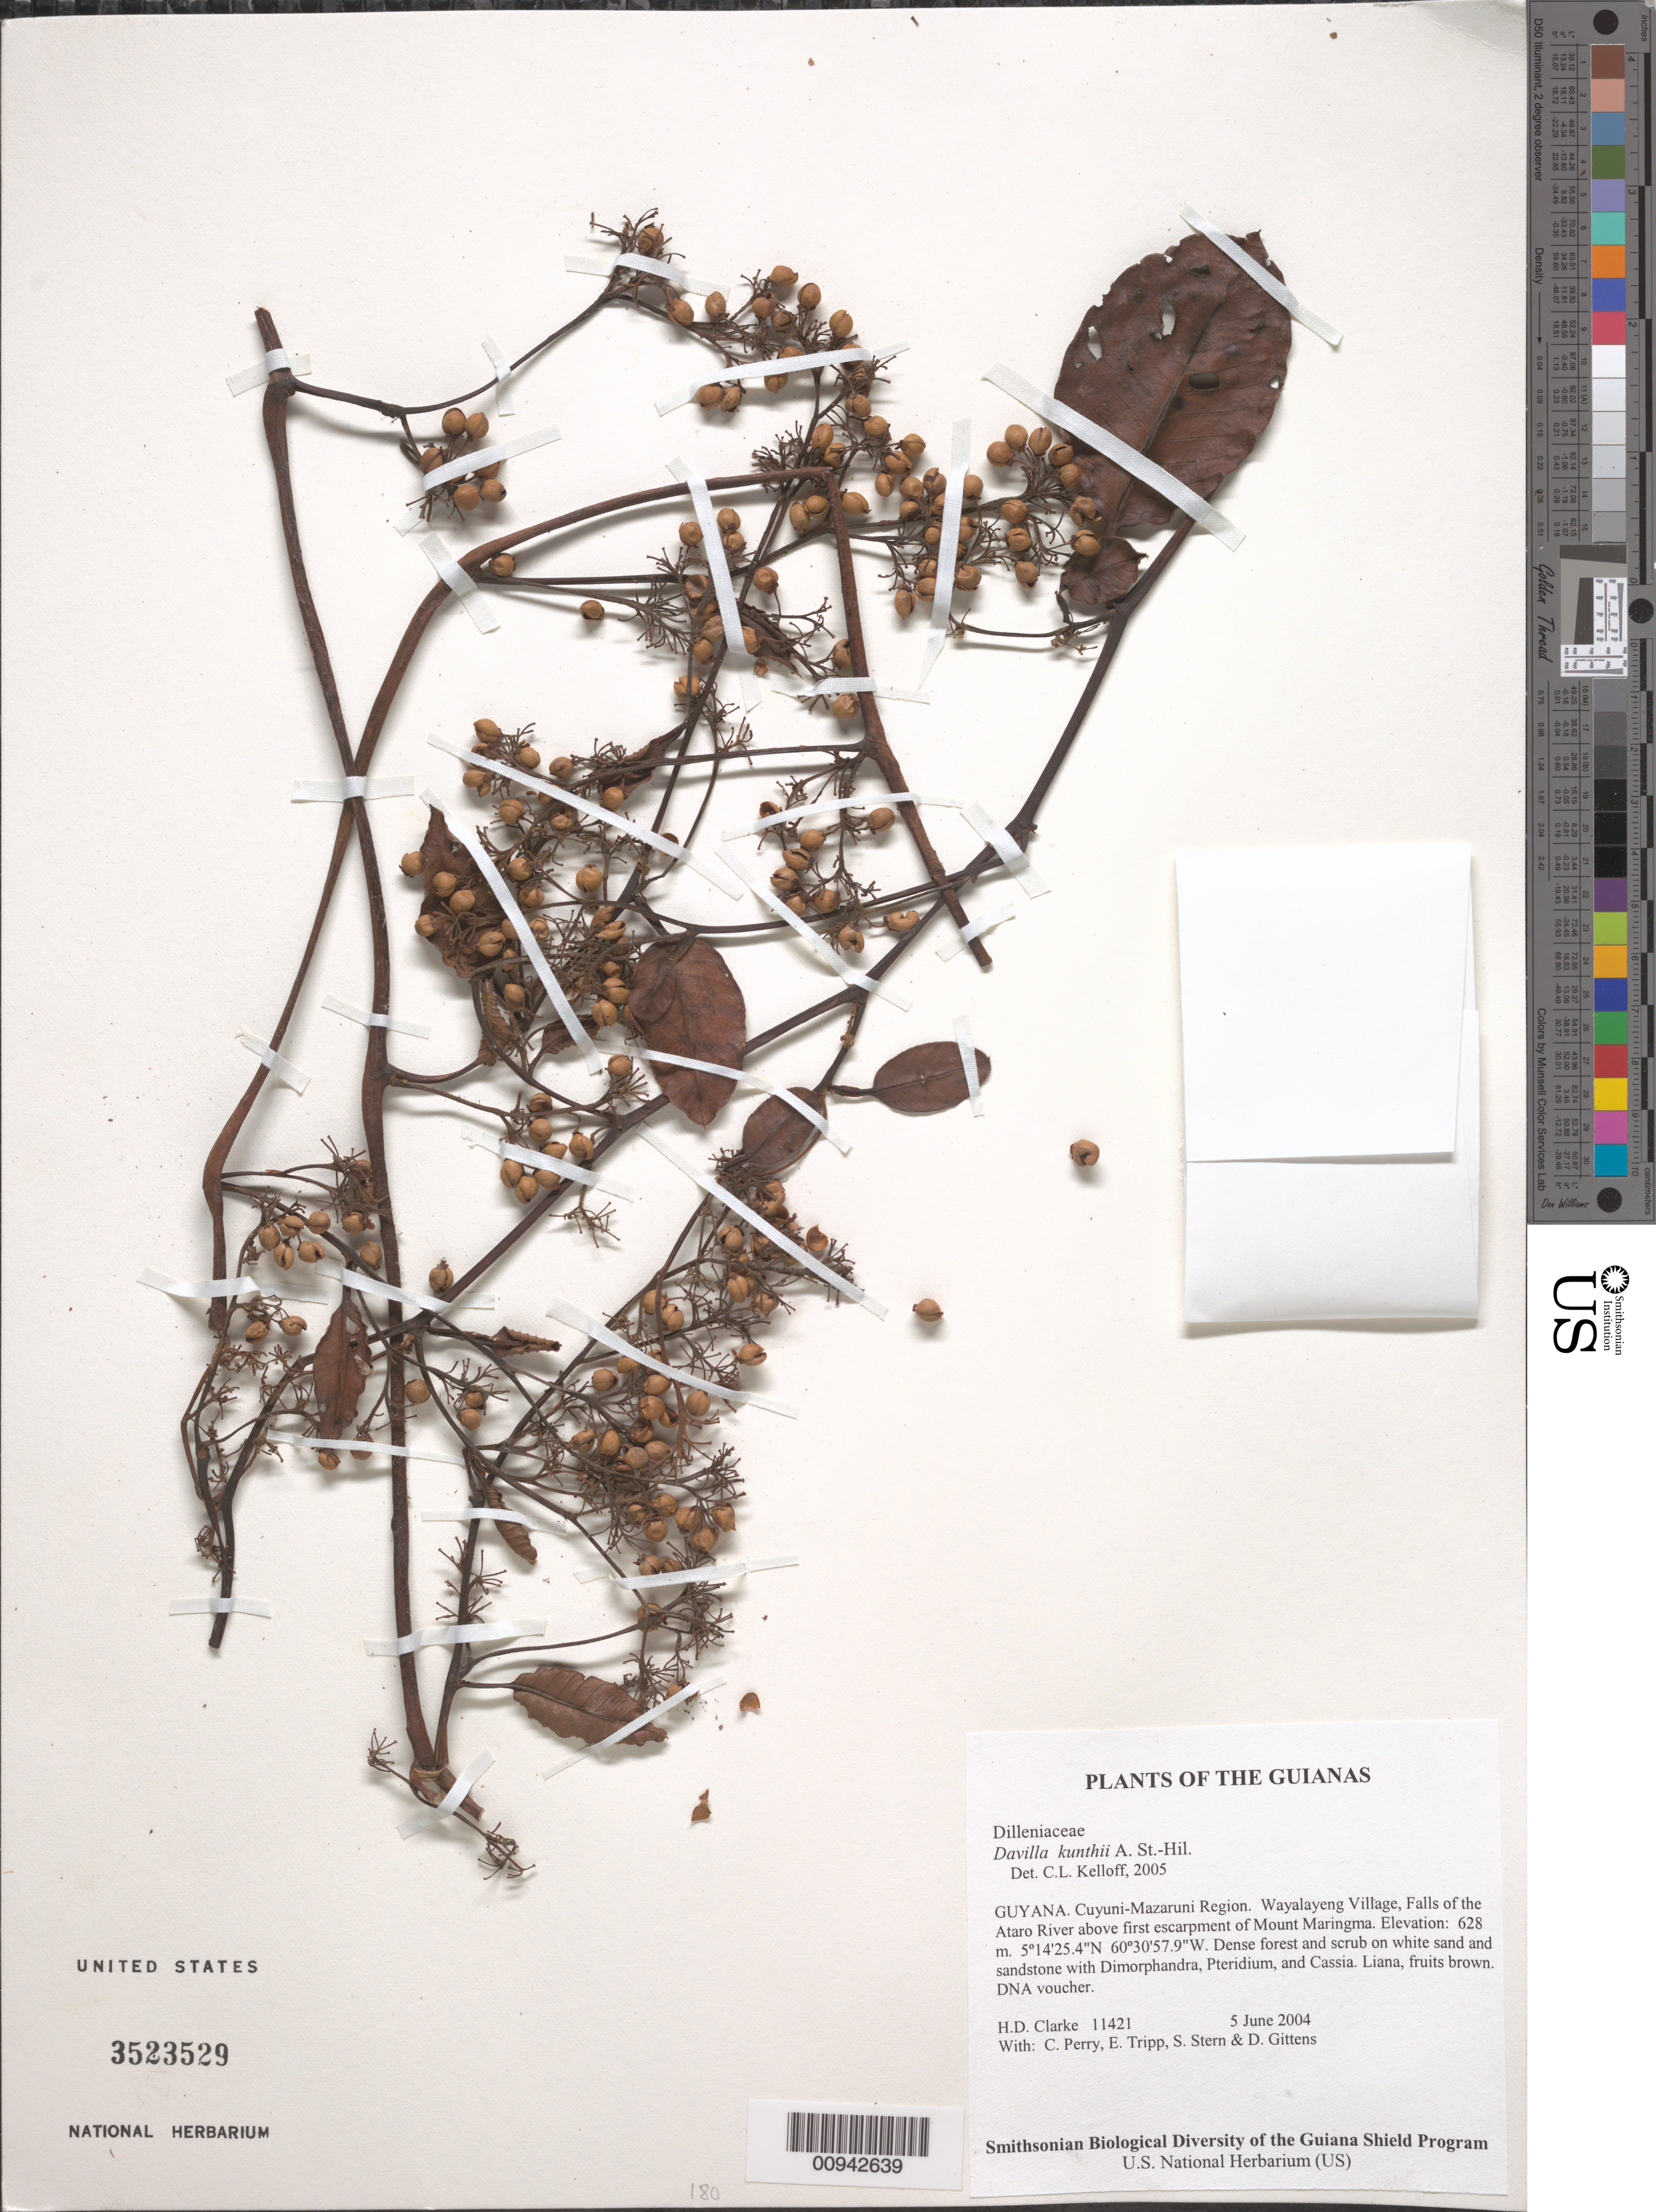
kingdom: Plantae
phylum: Tracheophyta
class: Magnoliopsida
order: Dilleniales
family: Dilleniaceae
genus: Davilla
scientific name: Davilla kunthii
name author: A. St.-Hil.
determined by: Kelloff, Carol L., (US), Smithsonian Institution - National Museum of Natural History (UNITED STATES)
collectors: H. D. Clarke, C. Perry, E. Tripp, S. R. Stern & D. Gittens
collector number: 11421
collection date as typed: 5 June 2004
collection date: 2004-06-05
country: Guyana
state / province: Cuyuni-Mazaruni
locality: Wayalayeng Village, Falls of the Ataro River above first escarpment of Mount Maringma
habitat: Dense forest and scrub on white sand and sandstone with Dimorphandra, Pteridium, and Cassia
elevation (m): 628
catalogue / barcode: US 3523529